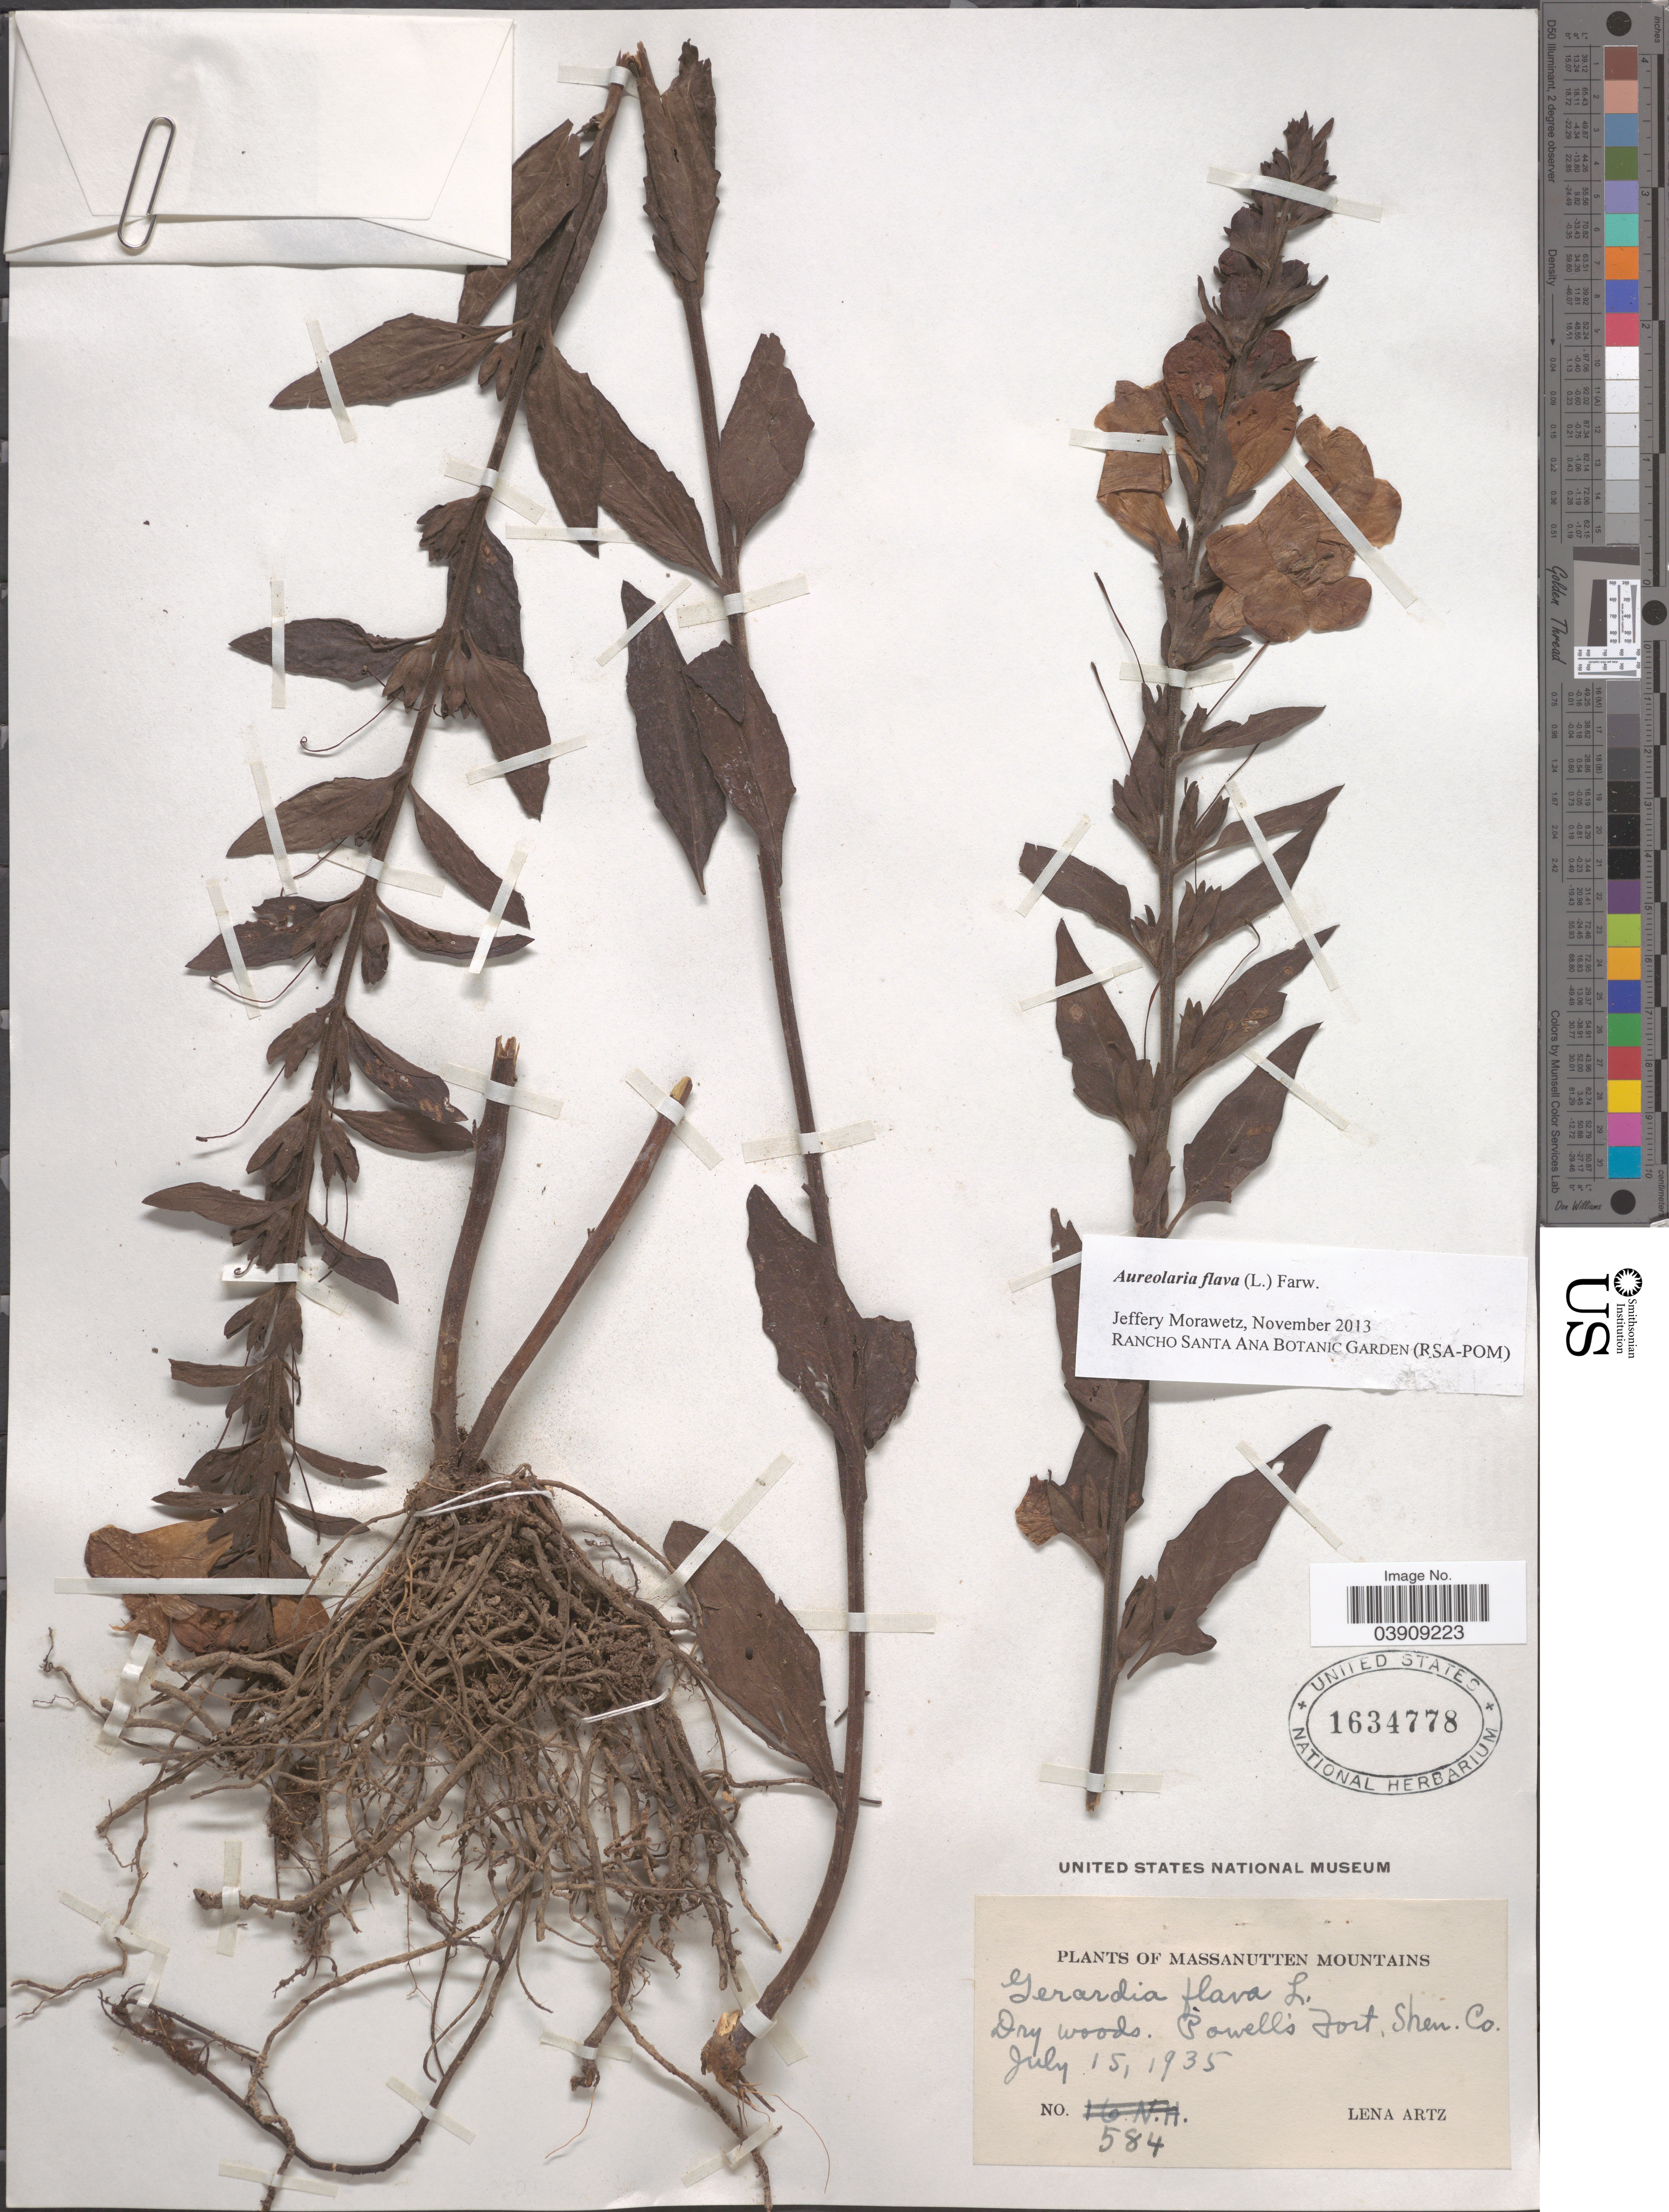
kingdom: Plantae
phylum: Tracheophyta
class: Magnoliopsida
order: Lamiales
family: Orobanchaceae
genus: Aureolaria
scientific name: Aureolaria flava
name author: (L.) Farw.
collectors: L. Artz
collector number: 584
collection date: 1935-07-15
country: United States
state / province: Virginia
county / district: Shenandoah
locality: Massanutten Mountains. Powell's Fort, Shen. Co.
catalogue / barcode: US 1634778